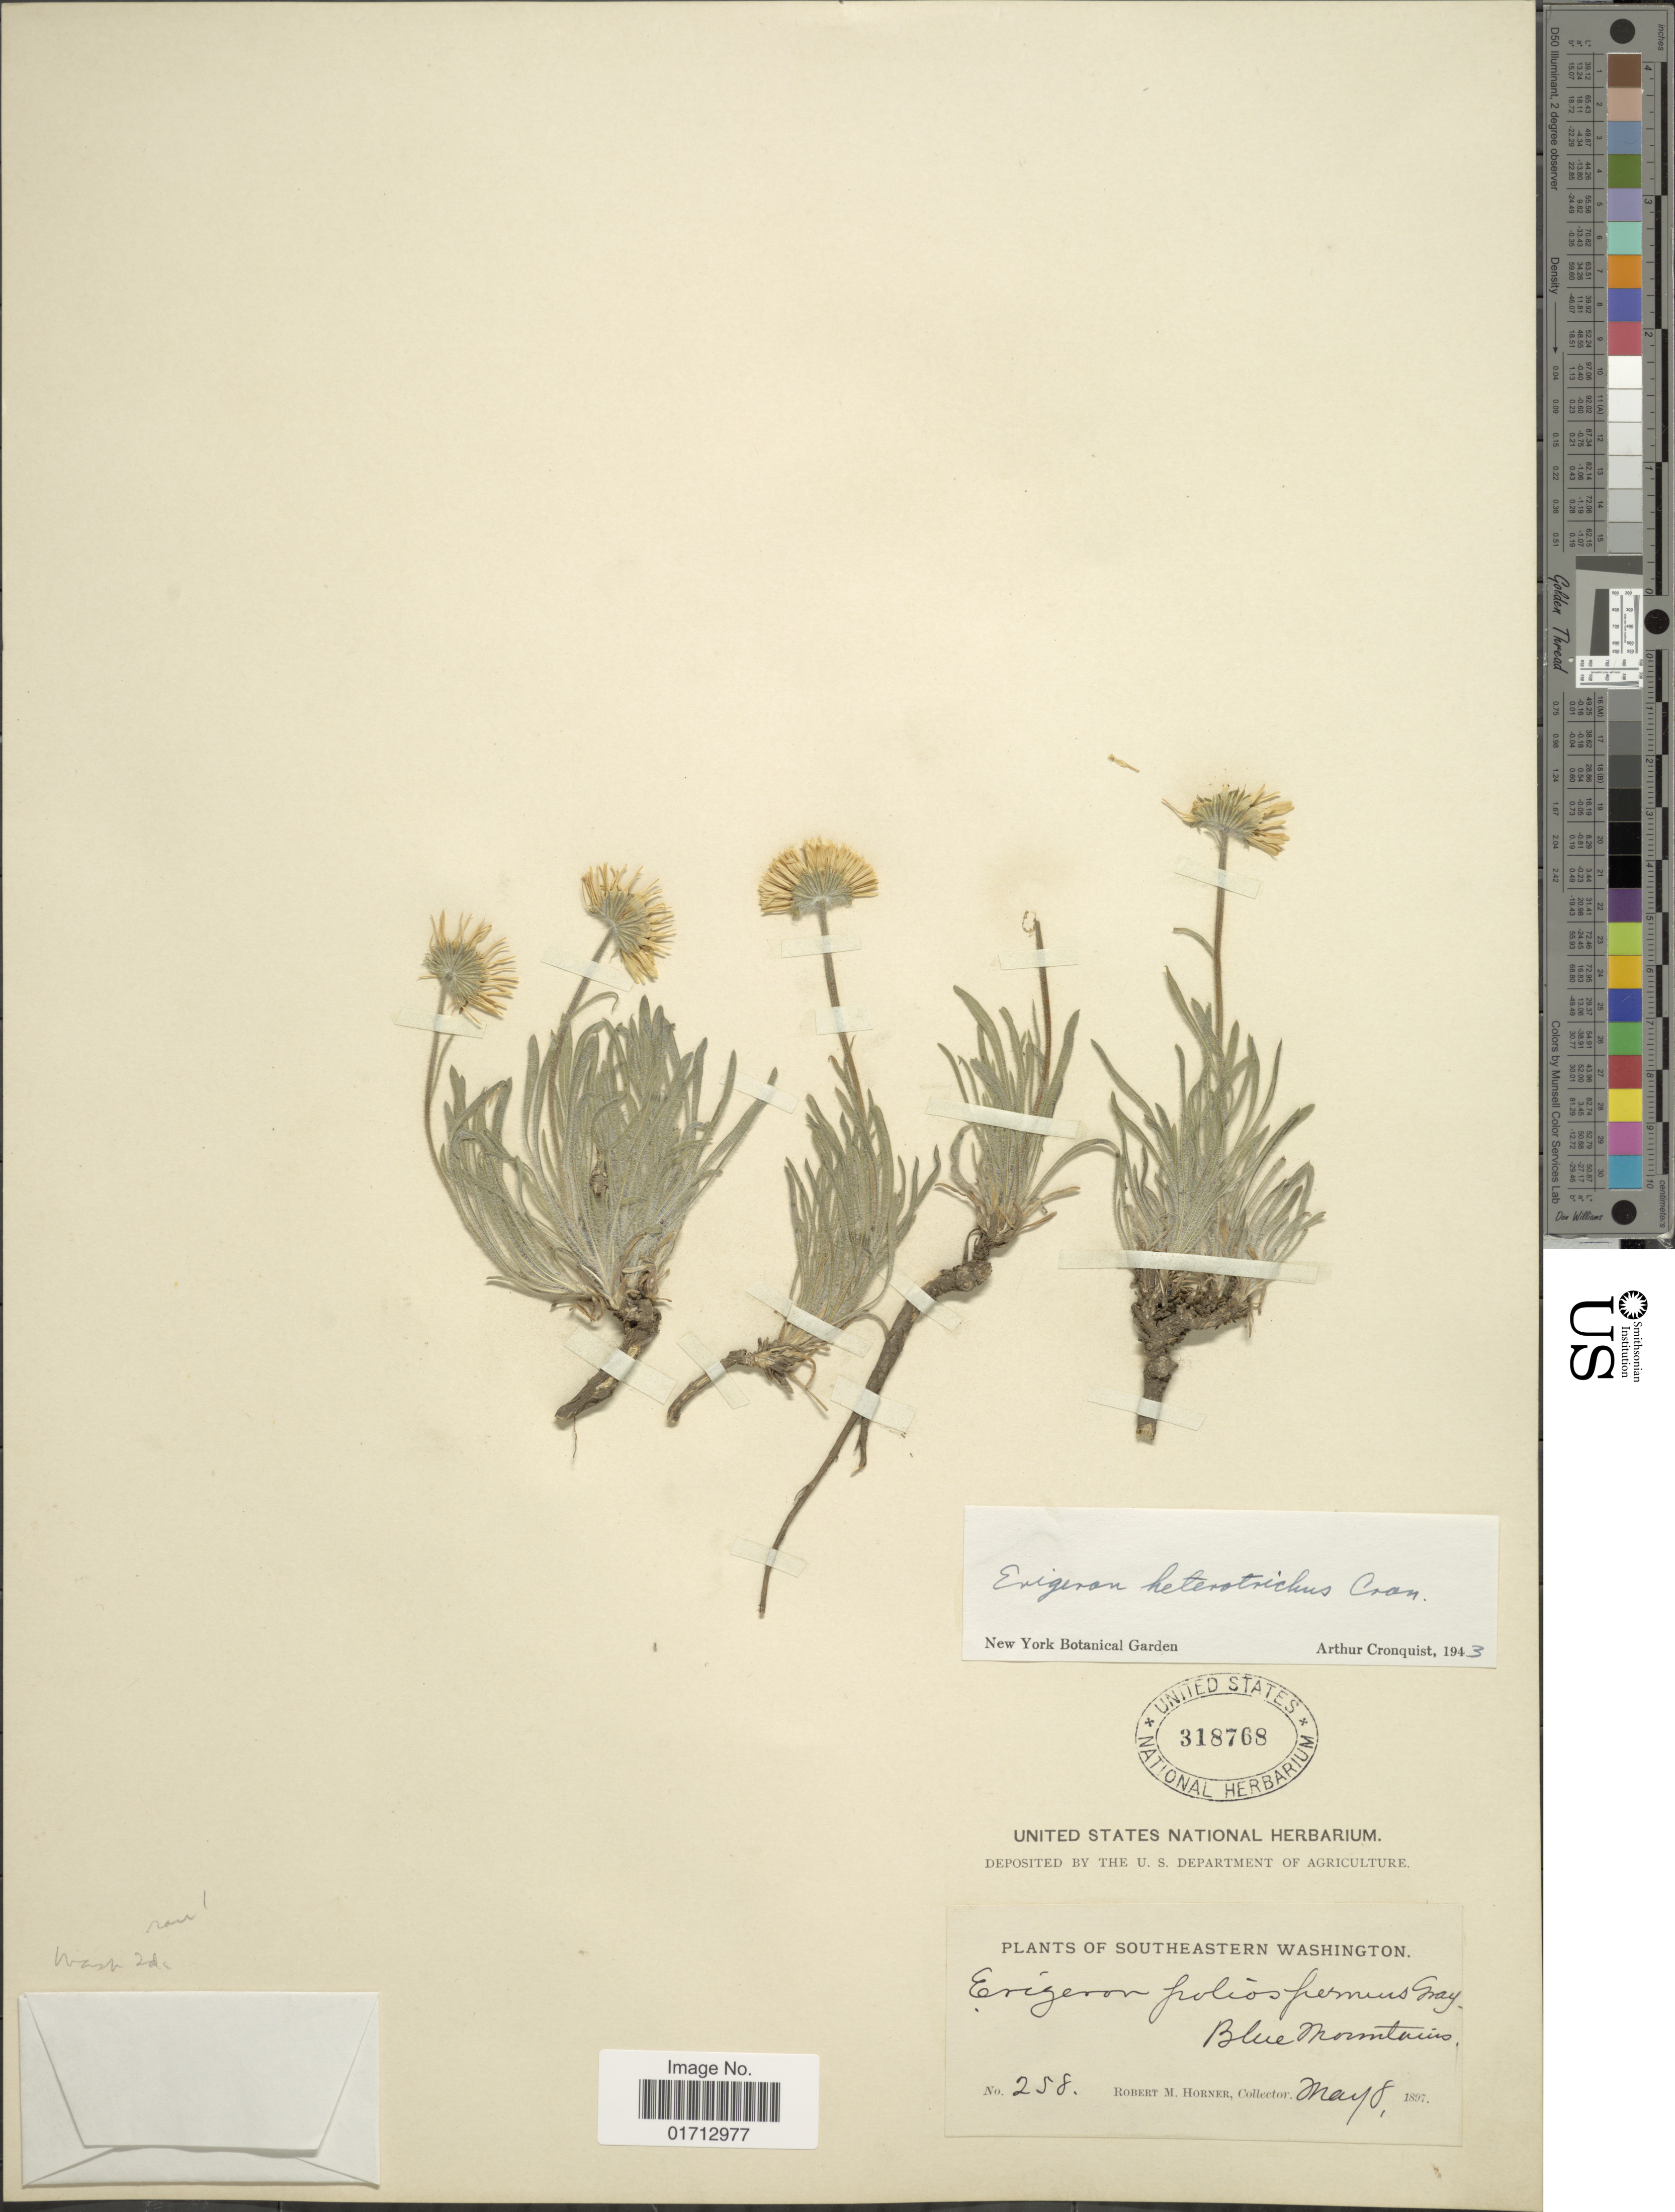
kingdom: Plantae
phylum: Tracheophyta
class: Magnoliopsida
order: Asterales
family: Asteraceae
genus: Erigeron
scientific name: Erigeron heterotrichus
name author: Hara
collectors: R. Horner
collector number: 258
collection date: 1897-05-08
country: United States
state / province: Washington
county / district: Clallam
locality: SoutheasternWashington, Blue Mountains.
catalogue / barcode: US 318768